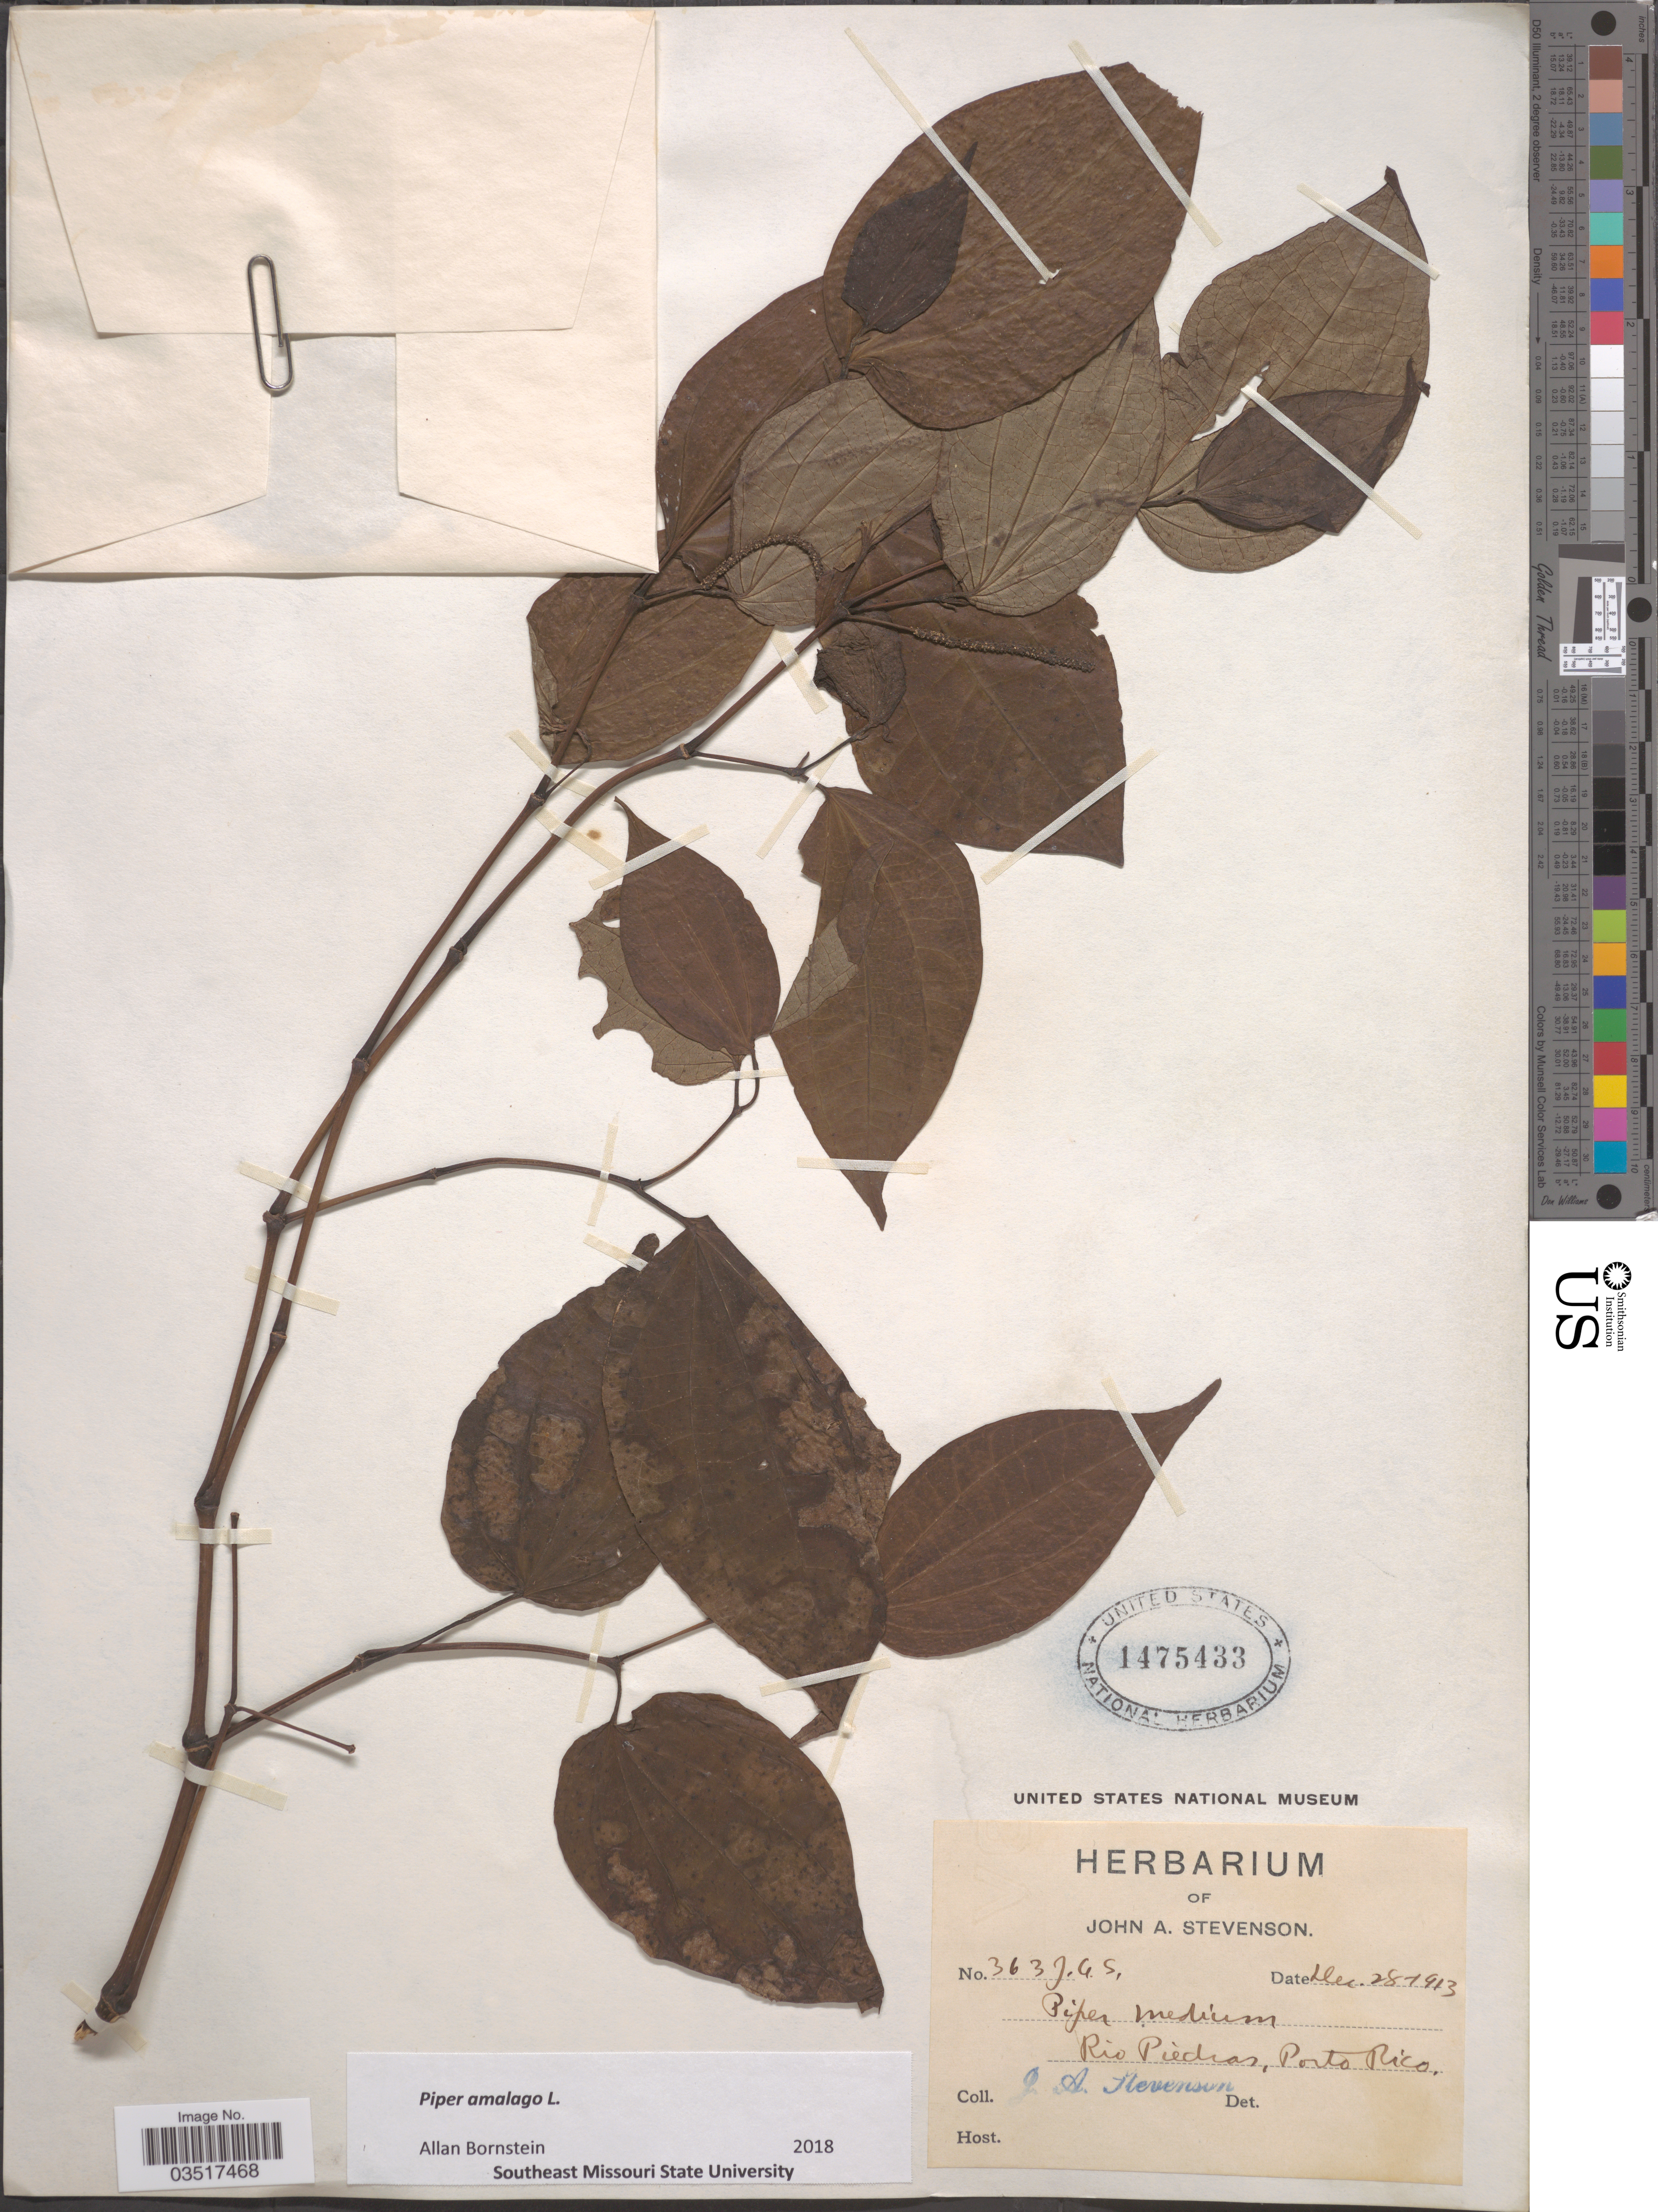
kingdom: Plantae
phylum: Tracheophyta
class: Magnoliopsida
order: Piperales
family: Piperaceae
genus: Piper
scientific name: Piper amalago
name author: L.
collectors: J. A. Stevenson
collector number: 363J.U.S.*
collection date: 1913-12-28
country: Puerto Rico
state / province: Rio Piedras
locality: Porto Rico.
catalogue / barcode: US 1475433